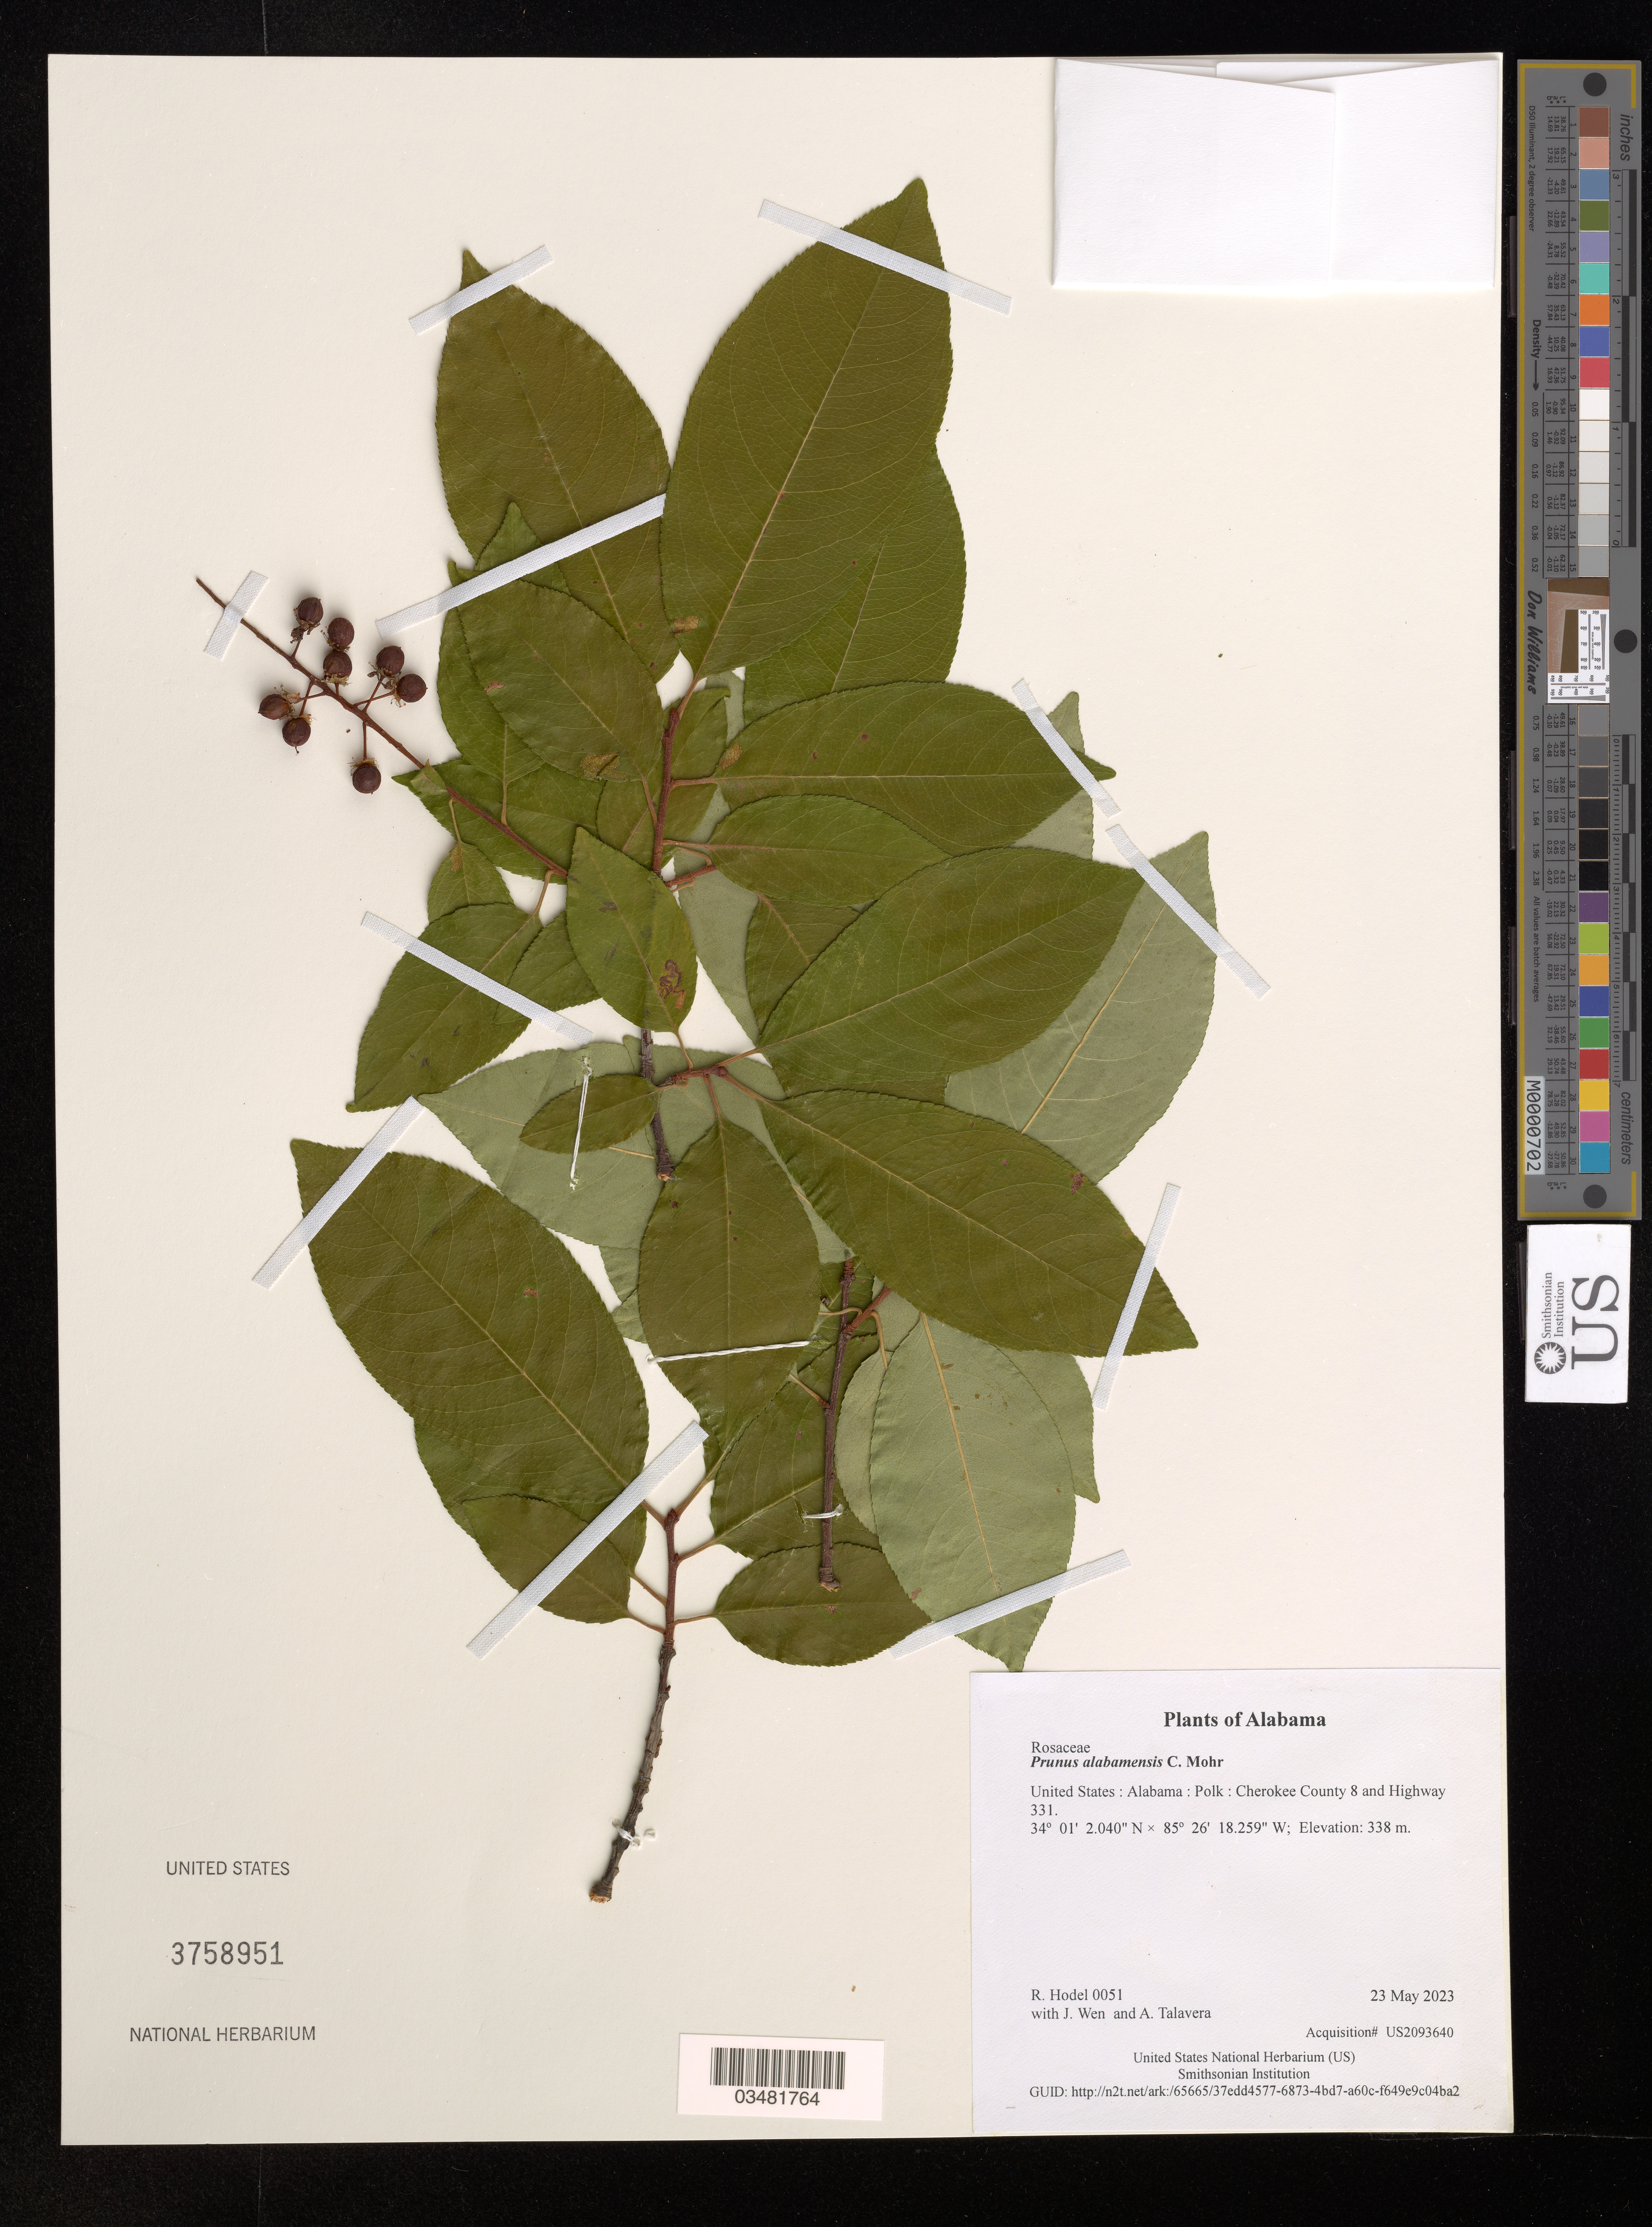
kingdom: Plantae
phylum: Tracheophyta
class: Magnoliopsida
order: Rosales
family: Rosaceae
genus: Prunus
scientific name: Prunus alabamensis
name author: C. Mohr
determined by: Hodel, Richard G. J.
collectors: R. Hodel, J. Wen & A. Talavera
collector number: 0051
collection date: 2023-05-23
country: United States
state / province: Alabama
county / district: Polk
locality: Cherokee County 8 and Highway 331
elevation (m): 338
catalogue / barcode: US 3758951